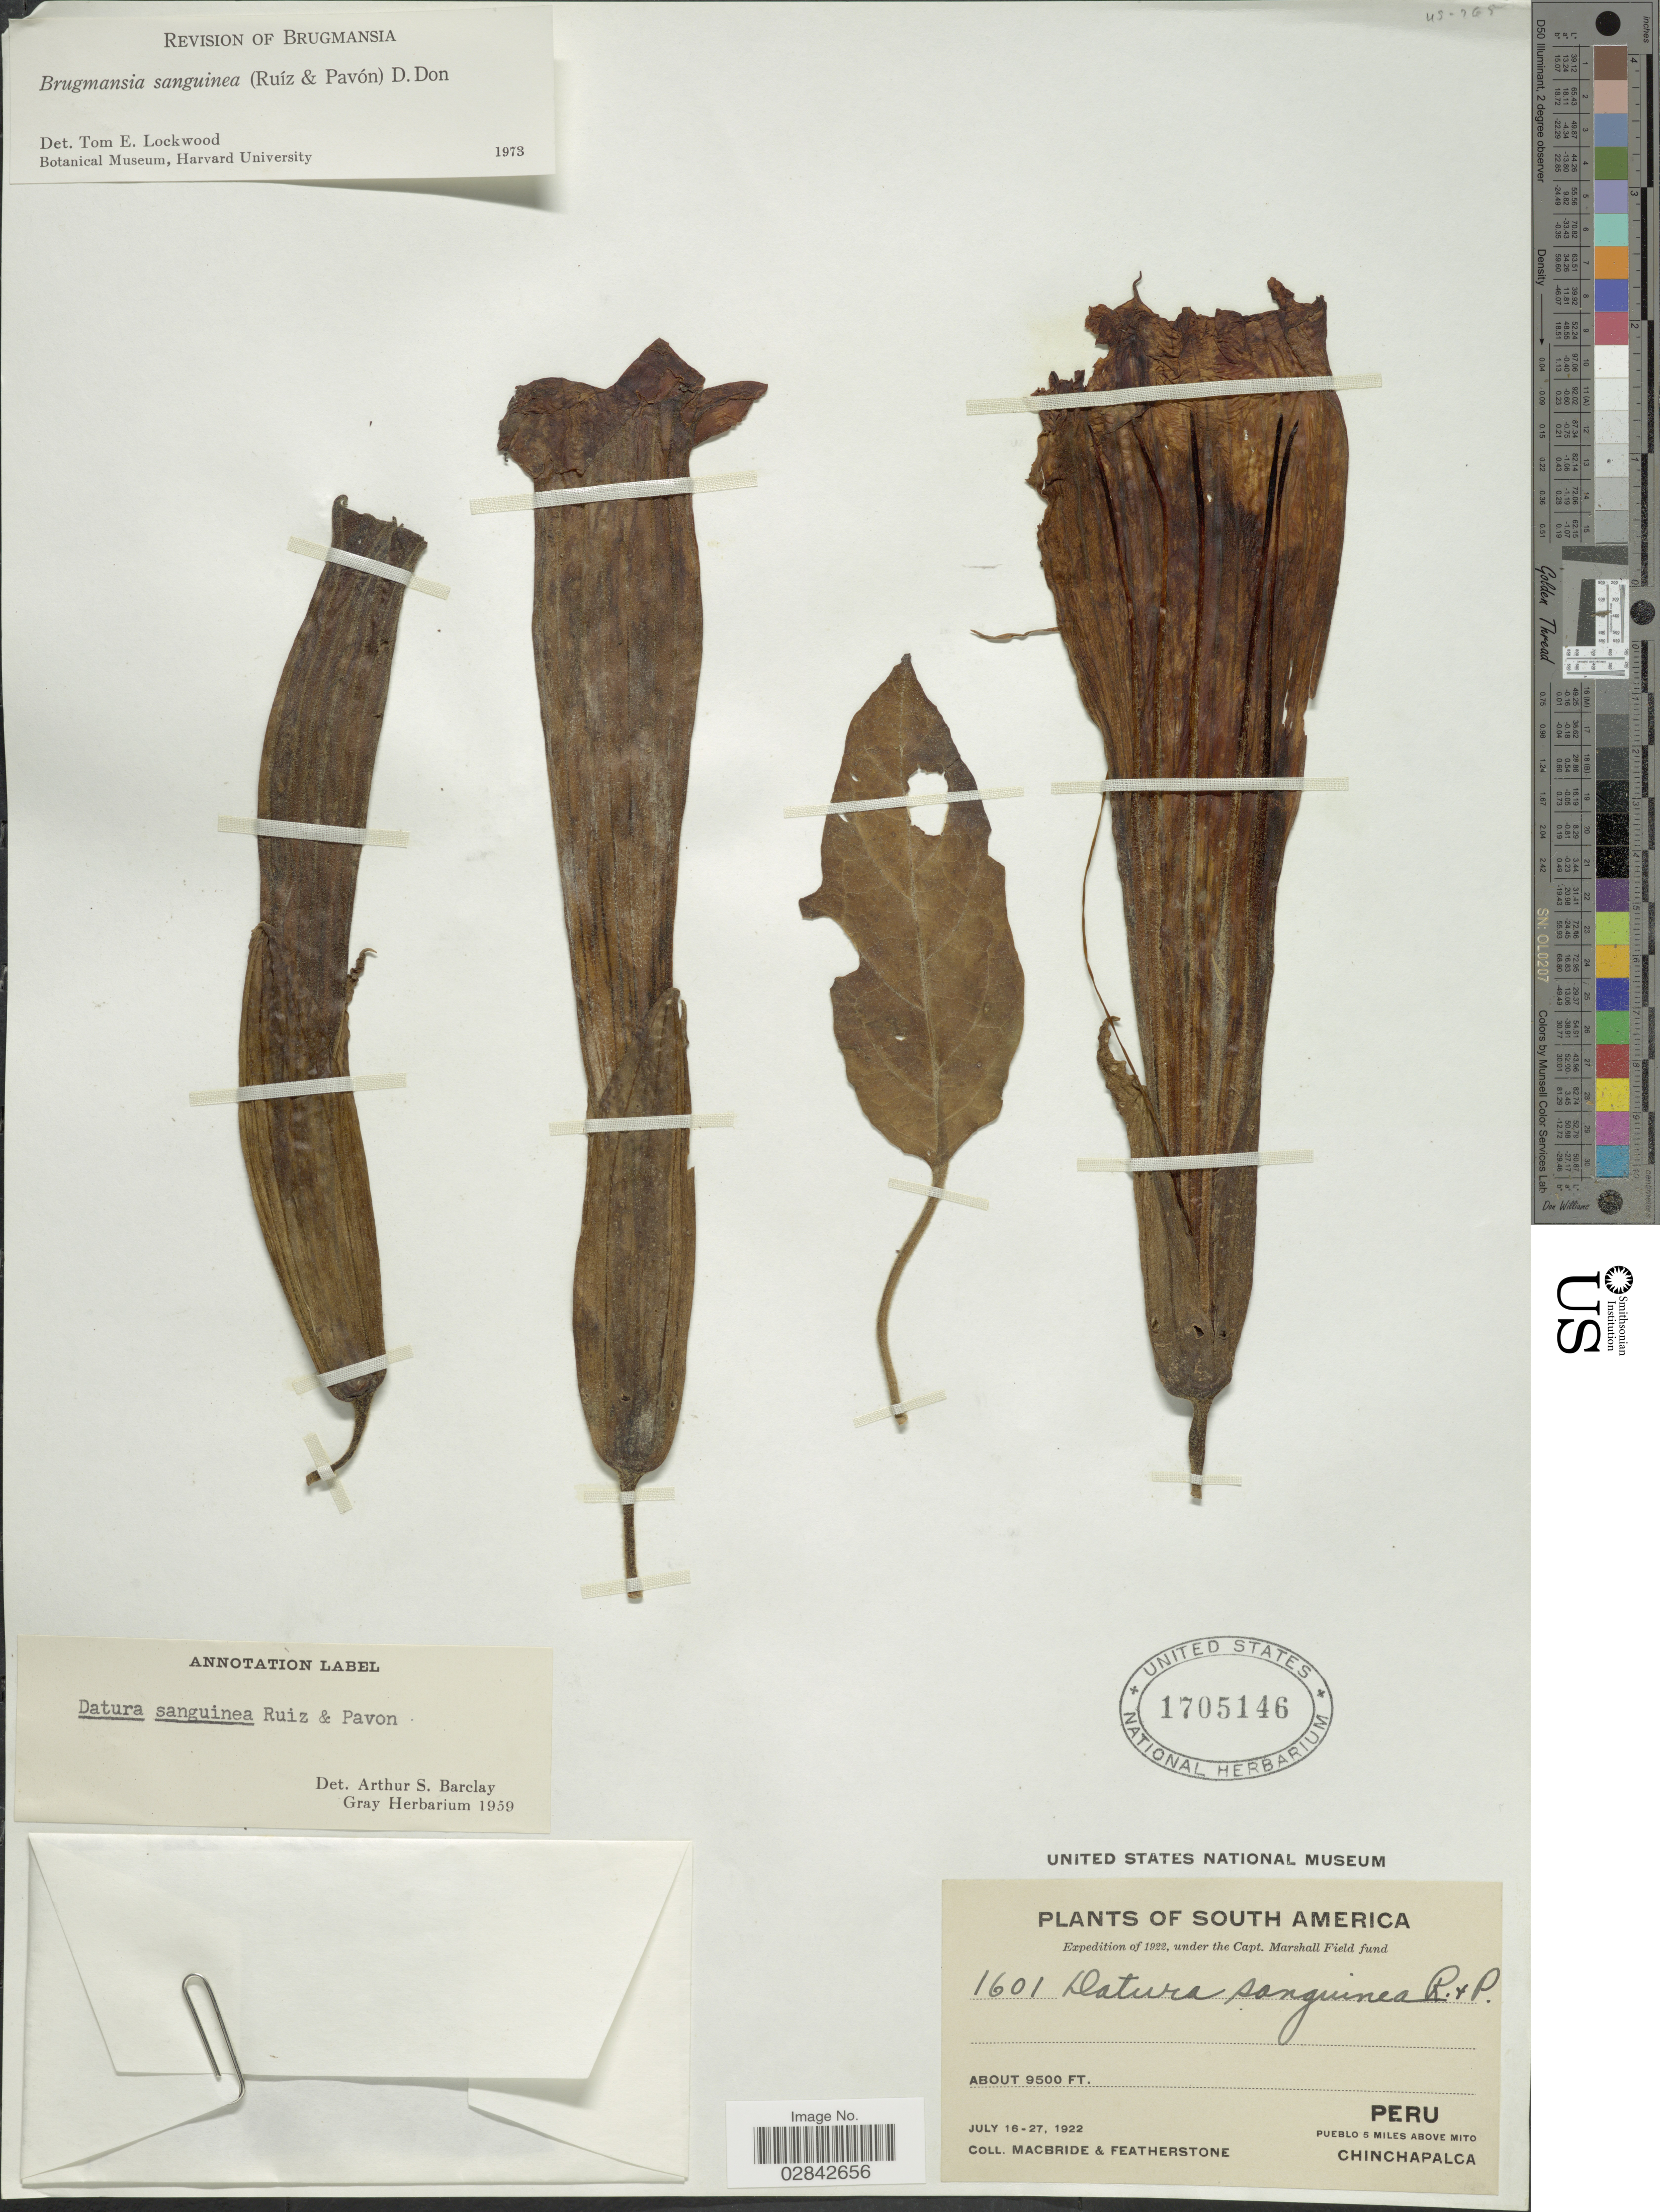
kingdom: Plantae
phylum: Tracheophyta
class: Magnoliopsida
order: Solanales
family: Solanaceae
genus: Brugmansia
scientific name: Brugmansia sanguinea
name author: (Ruiz & Pav.) D. Don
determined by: Lockwood, T. E.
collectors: Macbride, -- & -. Featherstone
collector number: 1601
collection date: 1922-07-16/1922-07-27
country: Peru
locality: Pueblo 5 miles above Mito, Chinchapalca.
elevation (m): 2896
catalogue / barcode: US 1705146